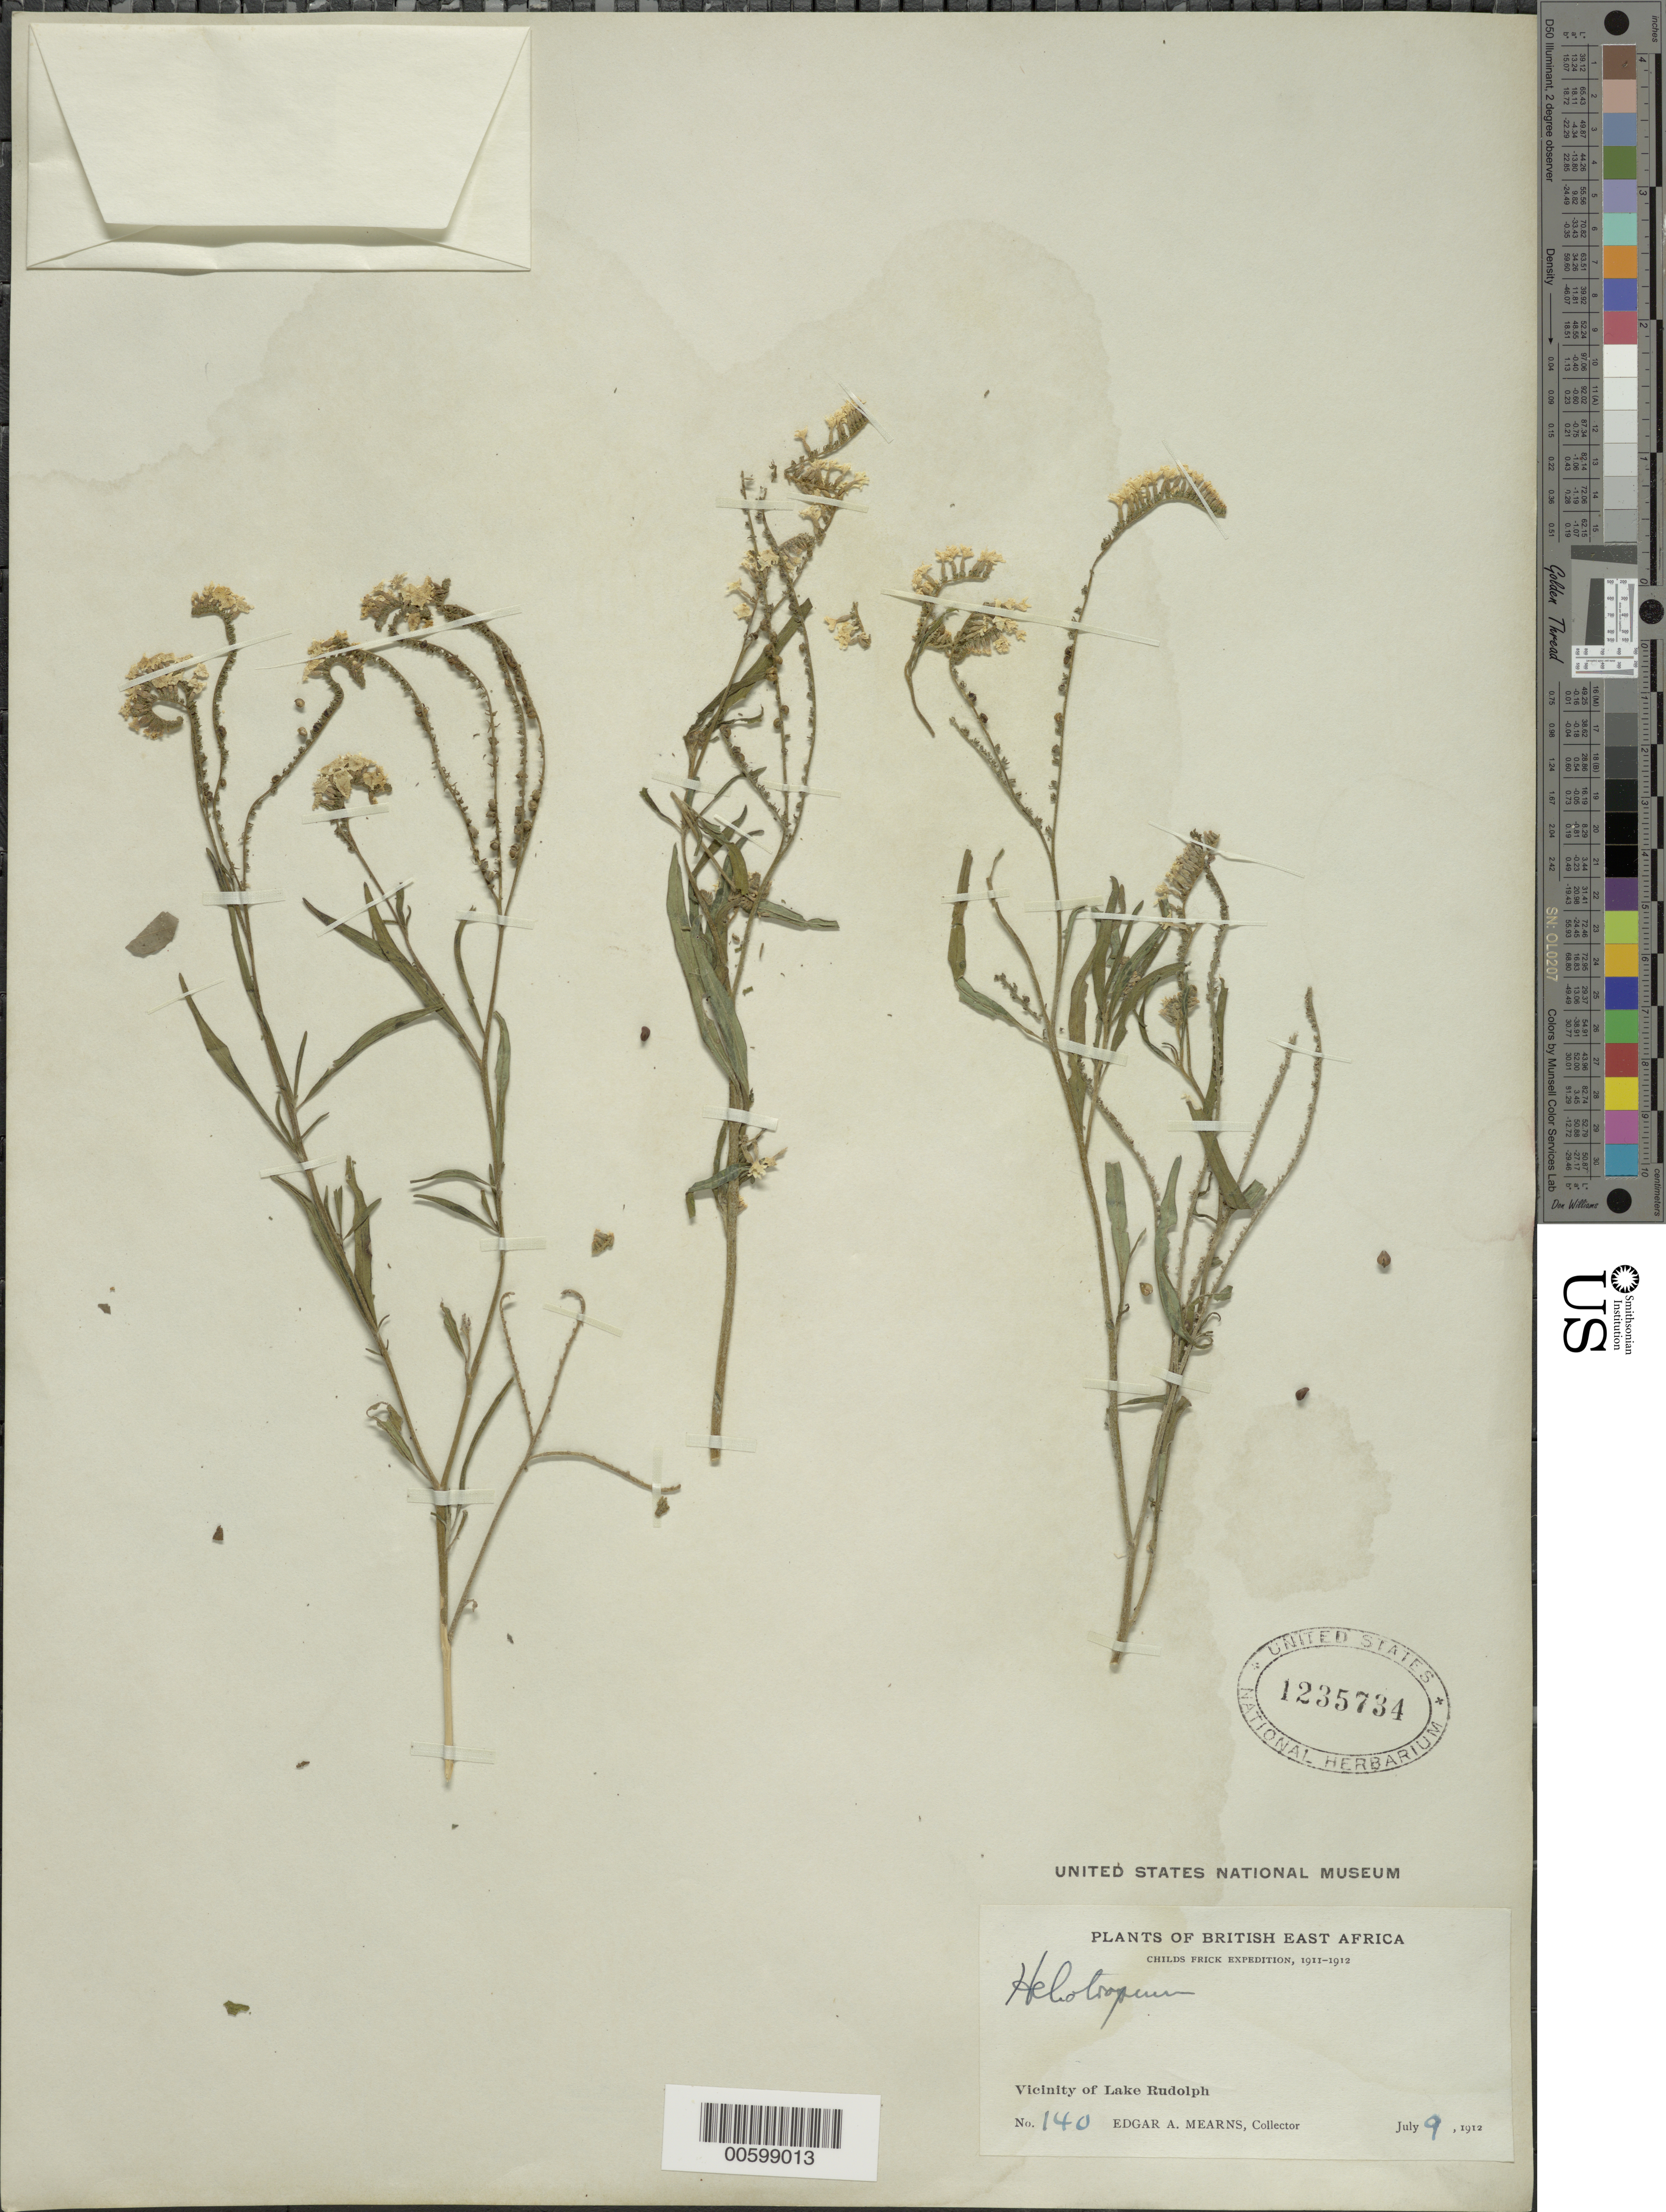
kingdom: Plantae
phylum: Tracheophyta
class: Magnoliopsida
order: Boraginales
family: Heliotropiaceae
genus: Heliotropium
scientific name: Heliotropium sp.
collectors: E. A. Mearns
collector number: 140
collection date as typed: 09 Jul 1912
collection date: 1912-07-09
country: Kenya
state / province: Marsabit / Samburu / Turkana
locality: Vicinity of Lake Rudolf (now called Lake Turkana)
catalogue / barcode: US 1235734